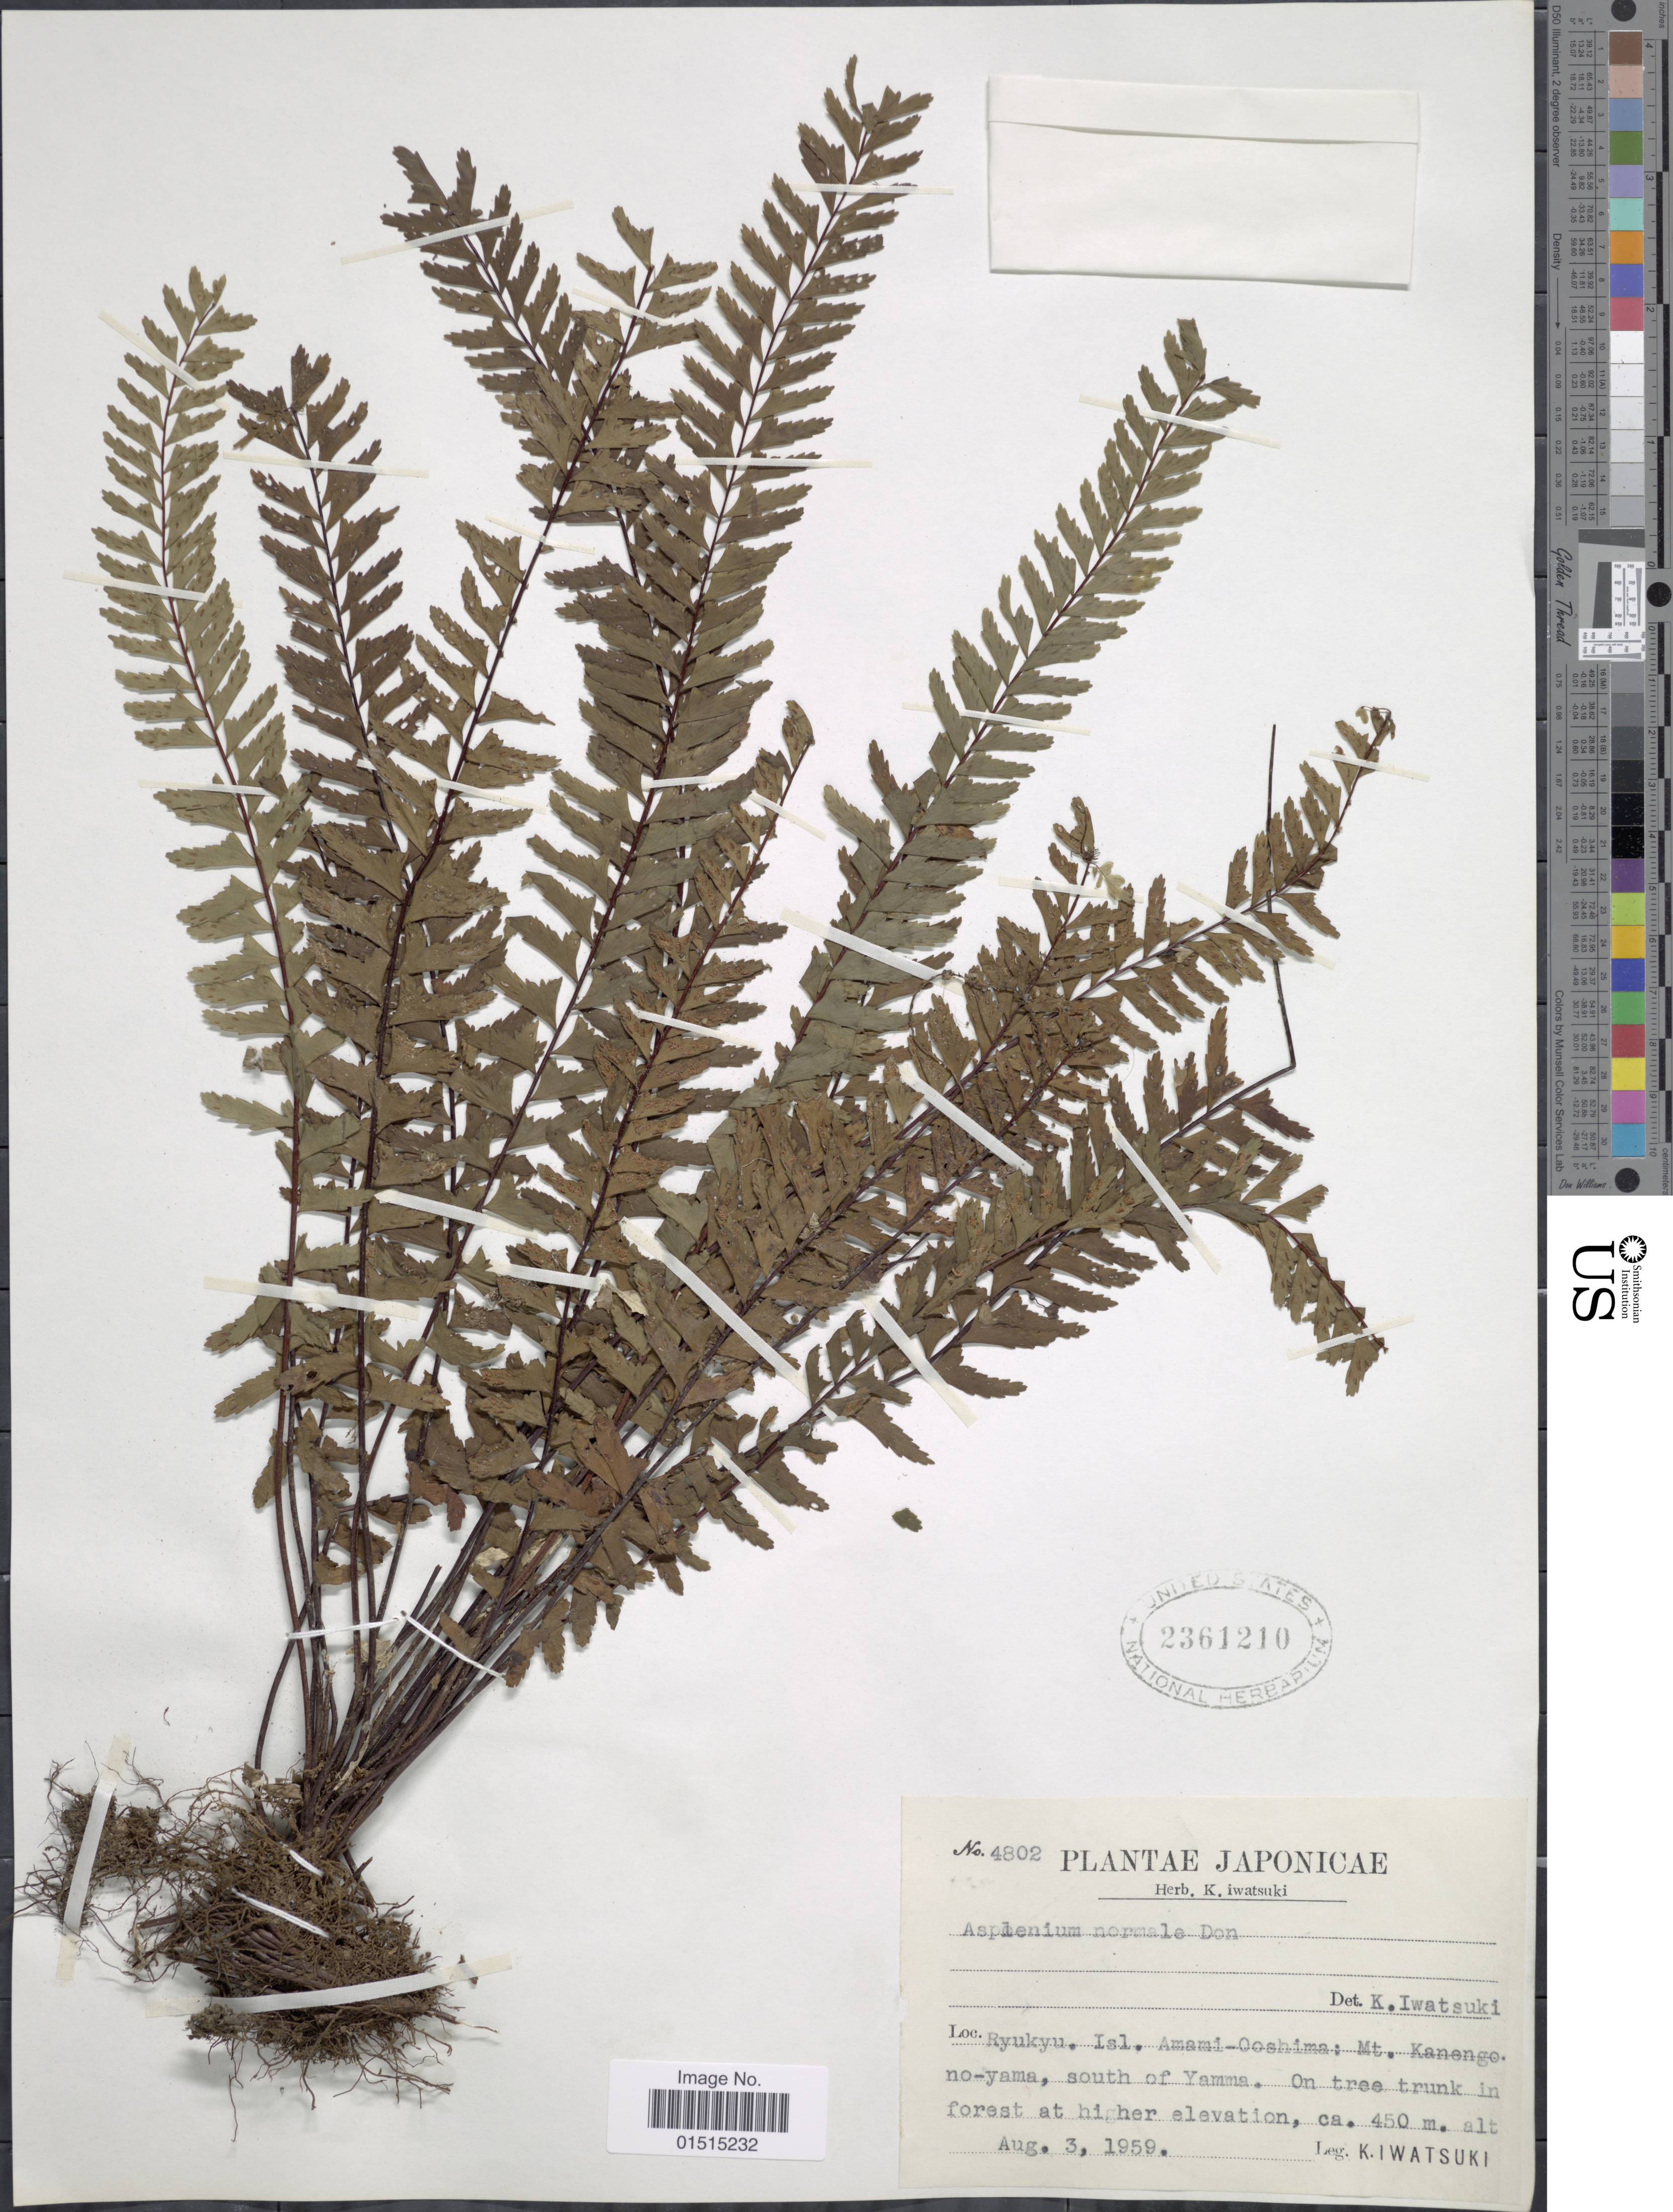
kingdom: Plantae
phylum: Tracheophyta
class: Polypodiopsida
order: Polypodiales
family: Aspleniaceae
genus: Asplenium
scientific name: Asplenium normale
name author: D. Don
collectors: K. Iwatsuki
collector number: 4802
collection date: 1959-08-03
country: Japan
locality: Ryukyu Isl. Amami - Ooshima: Mt. Kanengono - yama, south of Yamma. On tree trunk in forest at higher elevation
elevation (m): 450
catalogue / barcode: US 2361210